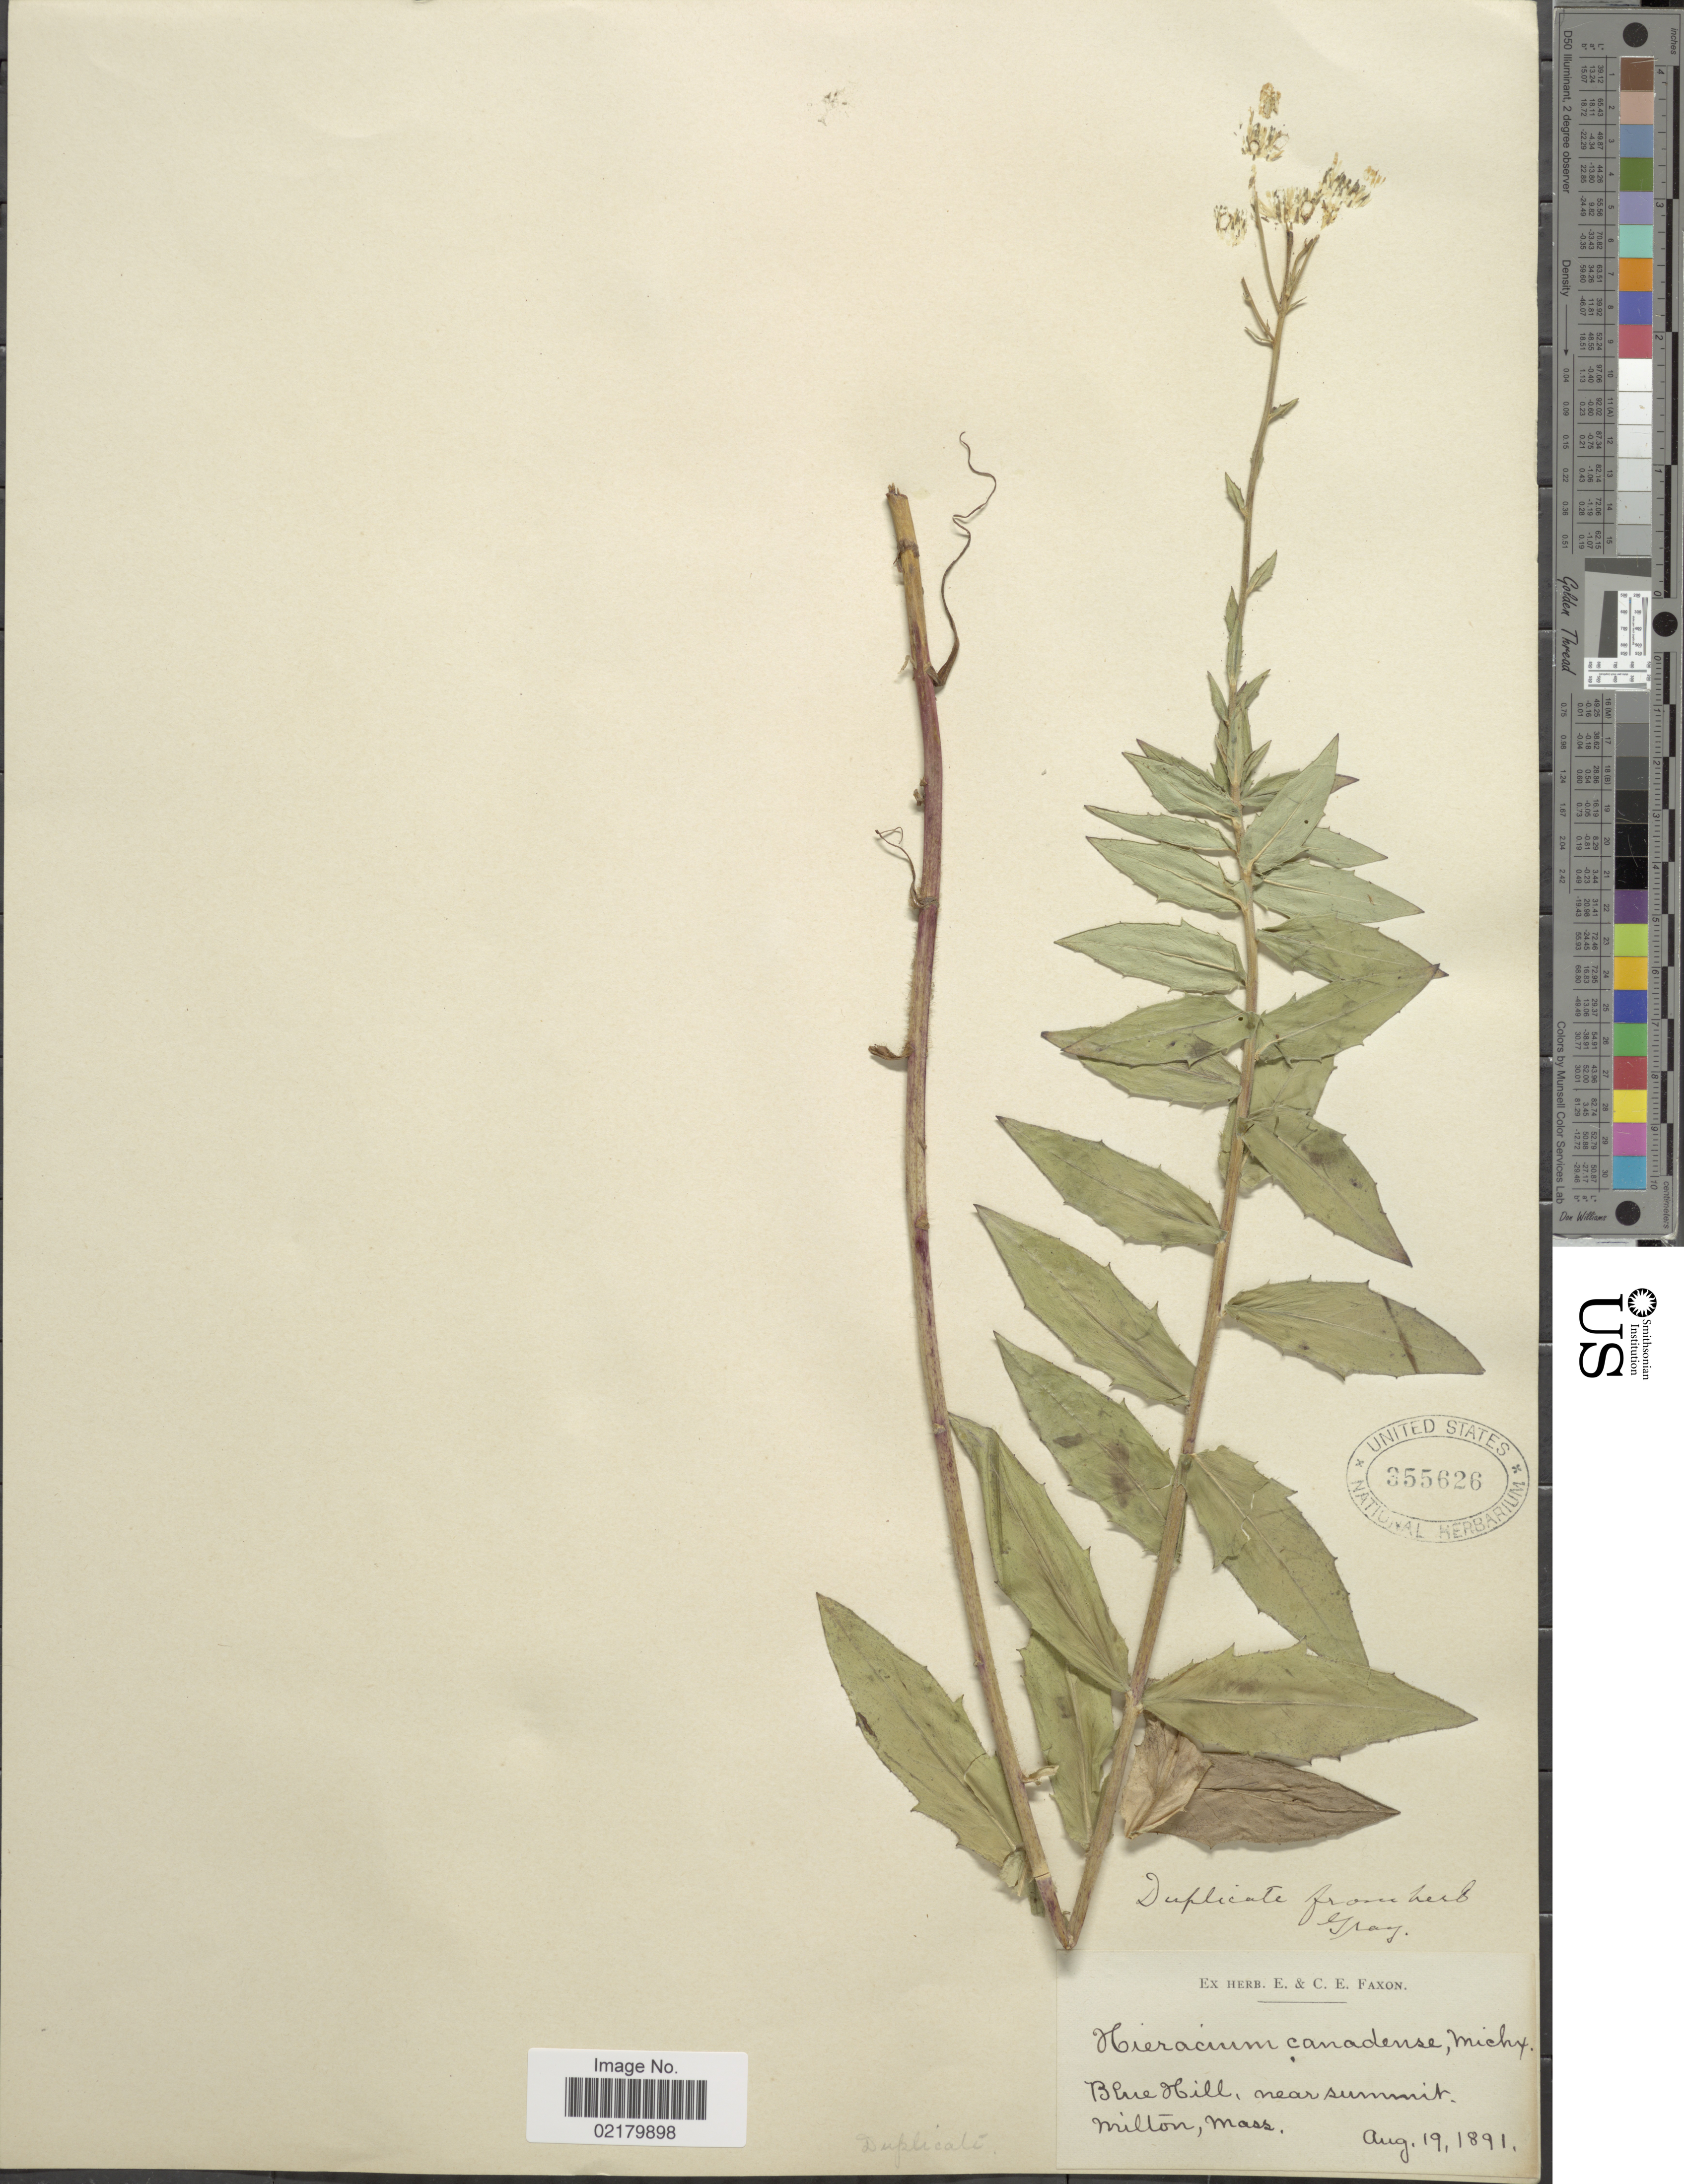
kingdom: Plantae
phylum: Tracheophyta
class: Magnoliopsida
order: Asterales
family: Asteraceae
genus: Hieracium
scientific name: Hieracium canadense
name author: Michx.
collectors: ex herb. E. & C.E. Faxon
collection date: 1891-08-19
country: United States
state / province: Massachusetts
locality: Blue Hill, near summit, Milton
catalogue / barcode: US 355626